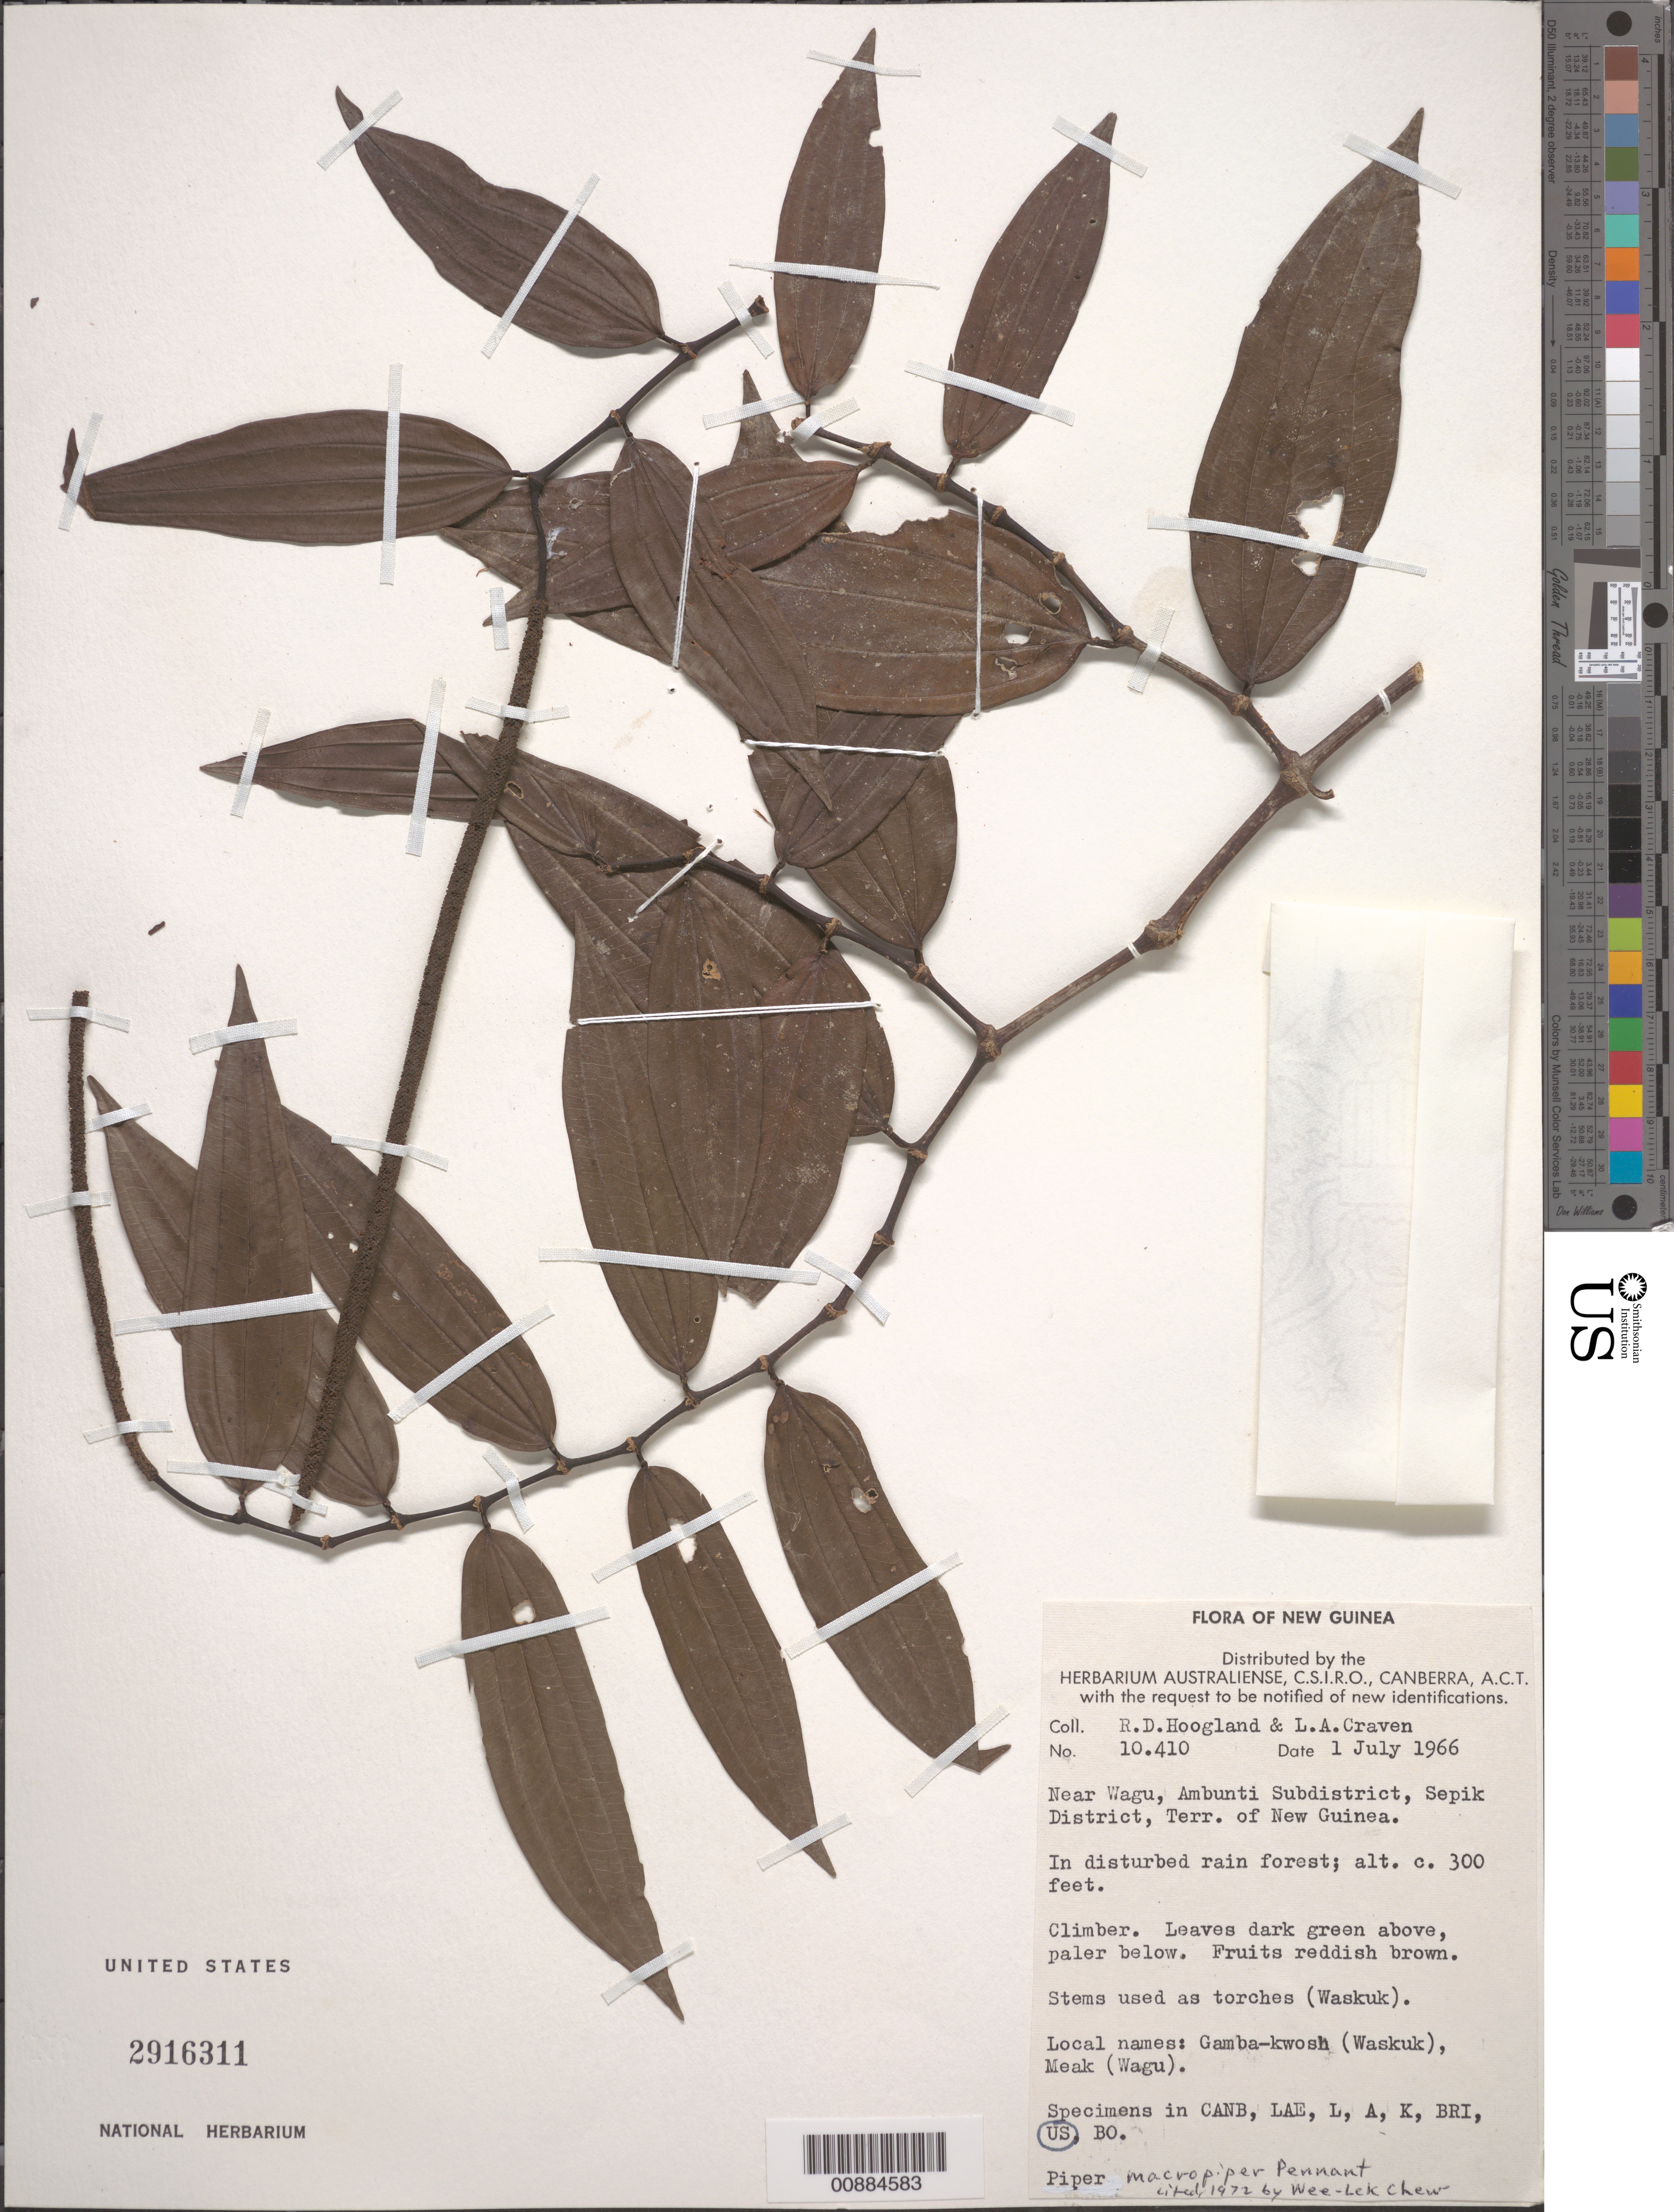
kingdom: Plantae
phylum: Tracheophyta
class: Magnoliopsida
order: Piperales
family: Piperaceae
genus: Piper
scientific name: Piper macropiper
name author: Pennant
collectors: R. D. Hoogland & L. A. Craven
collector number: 10410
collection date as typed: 01 Jul 1966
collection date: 1966-07-01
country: Papua New Guinea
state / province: East Sepik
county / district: Ambunti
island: New Guinea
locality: Near Wagu, Sepik District, T.N.G., Ambunti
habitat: In disturbed rain forest.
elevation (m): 91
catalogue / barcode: US 2916311